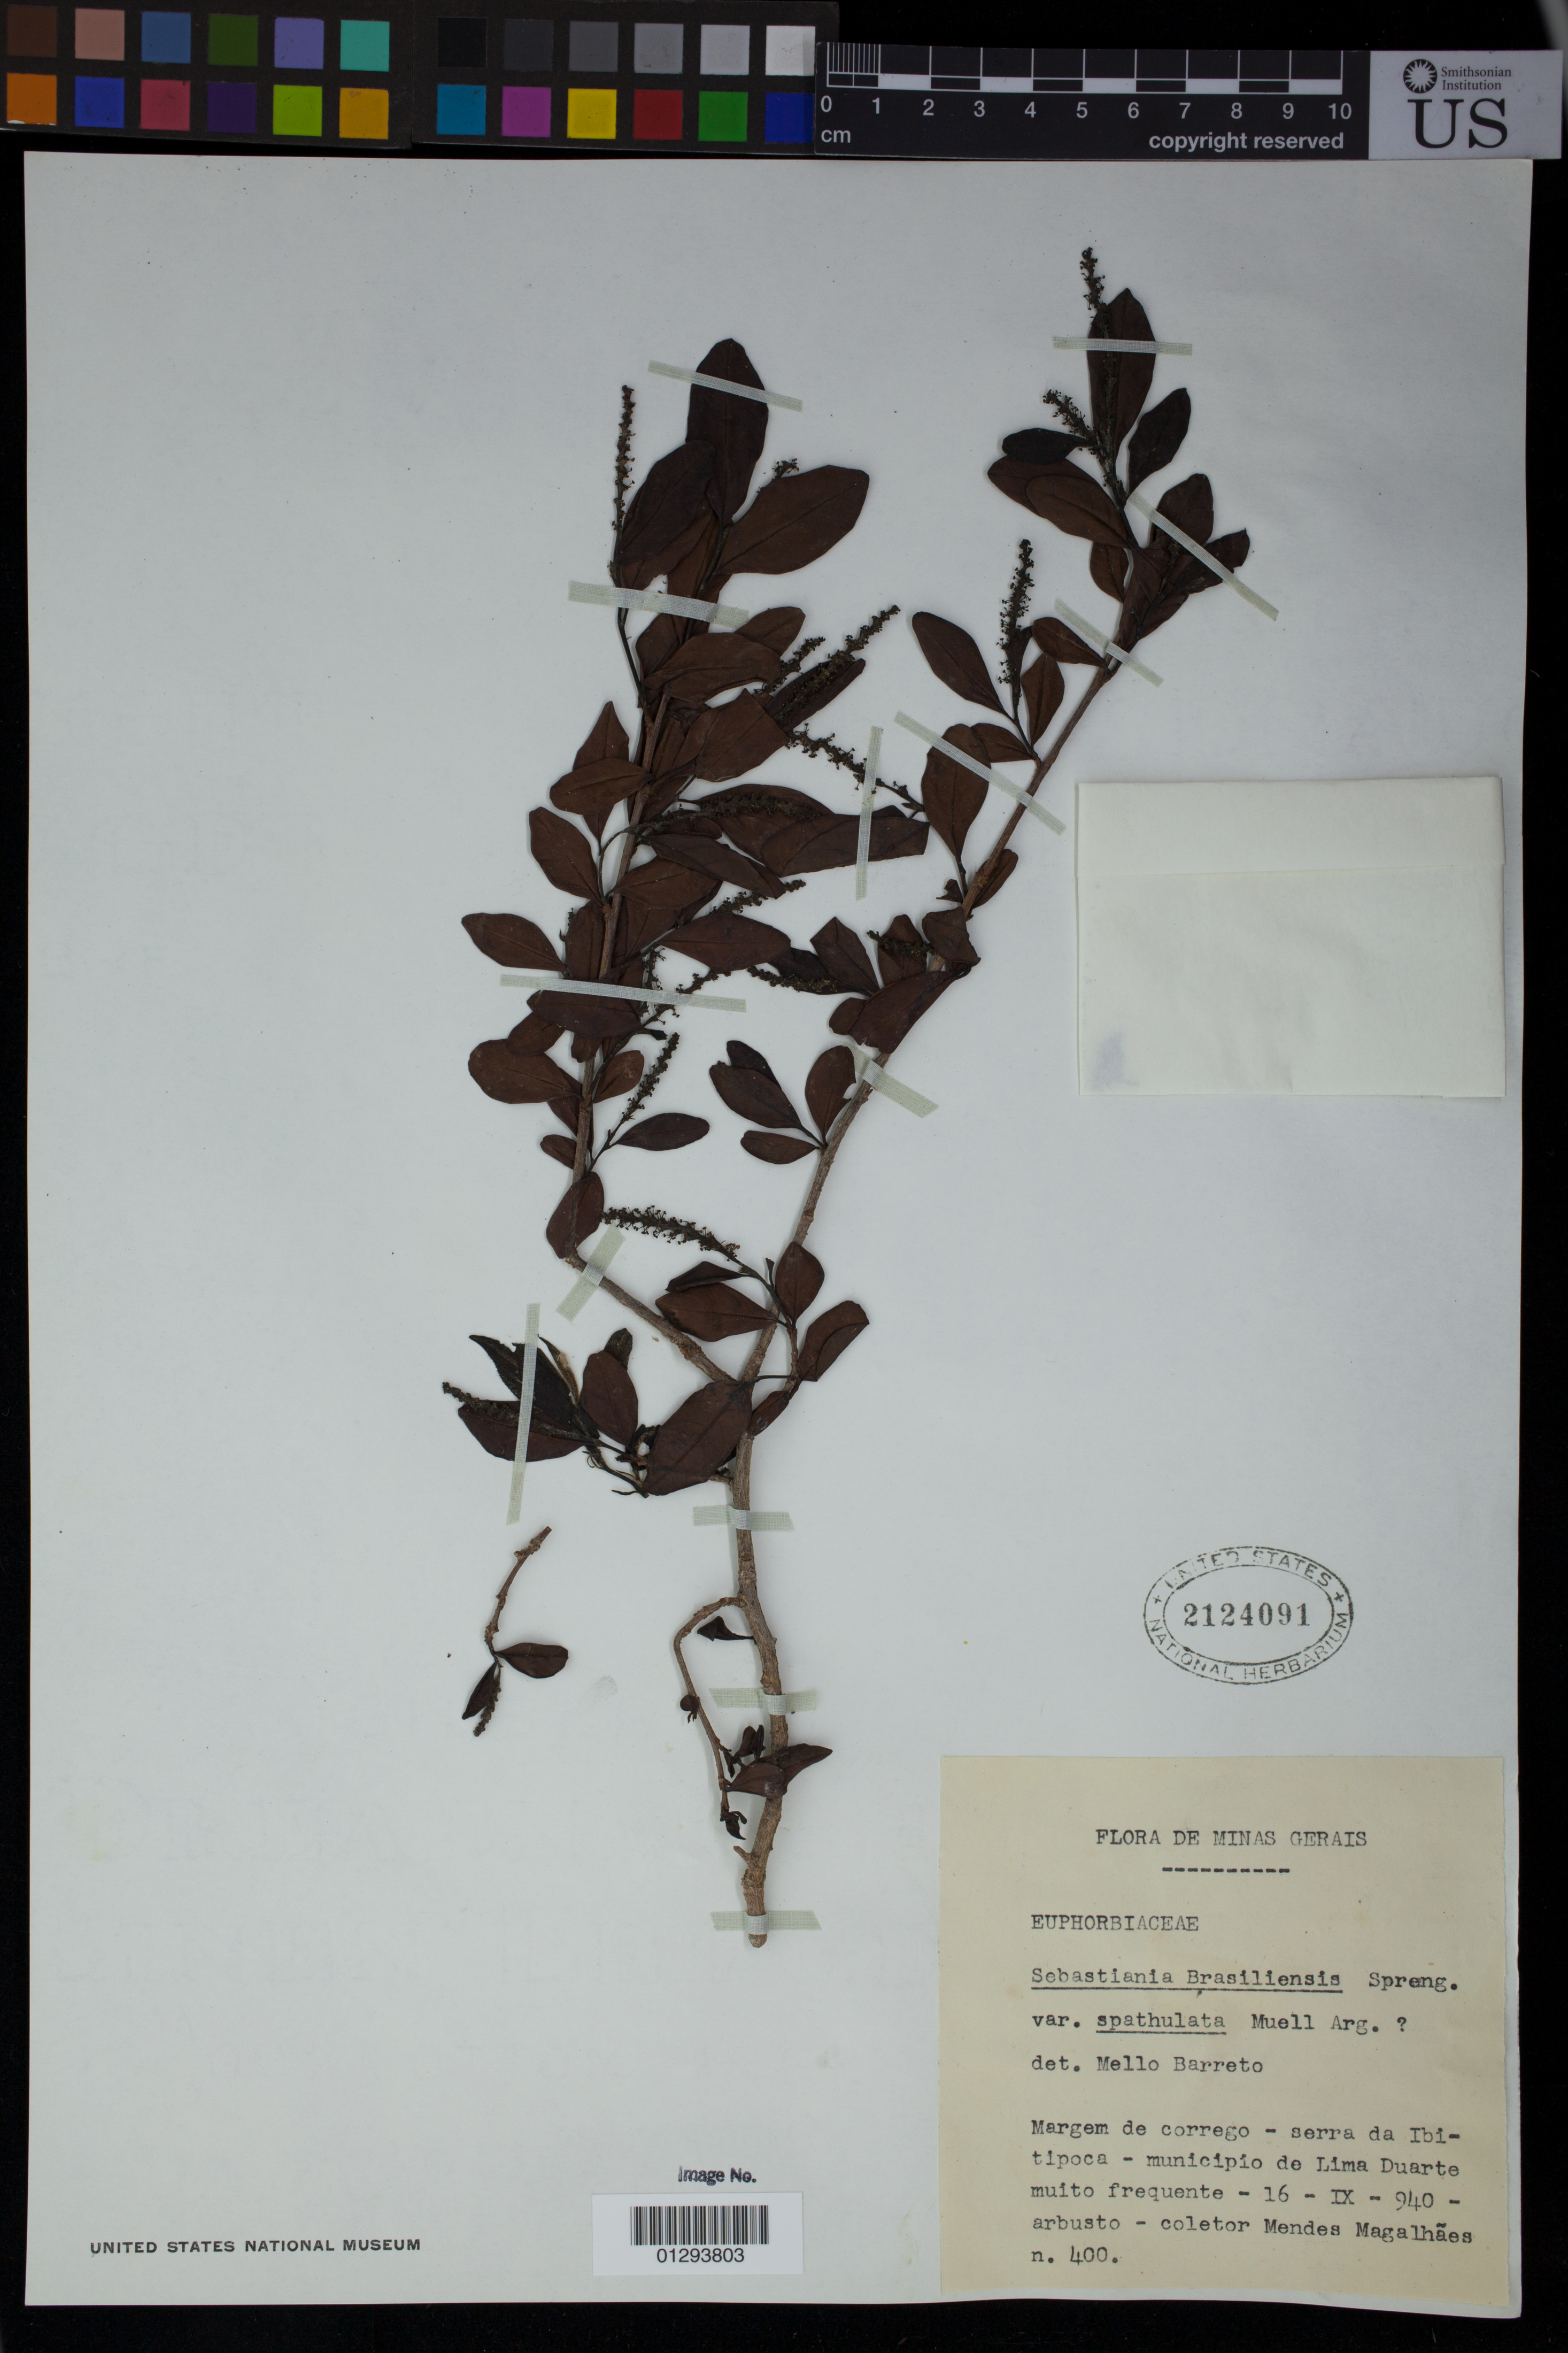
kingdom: Plantae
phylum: Tracheophyta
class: Magnoliopsida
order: Malpighiales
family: Euphorbiaceae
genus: Sebastiania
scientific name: Sebastiania brasiliensis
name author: Spreng.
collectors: M. Magalhães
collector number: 400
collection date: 1940-09-16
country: Brazil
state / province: Minas Gerais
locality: Serra da Ibitipoca-Municipio de Lima Duarte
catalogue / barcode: US 2124091